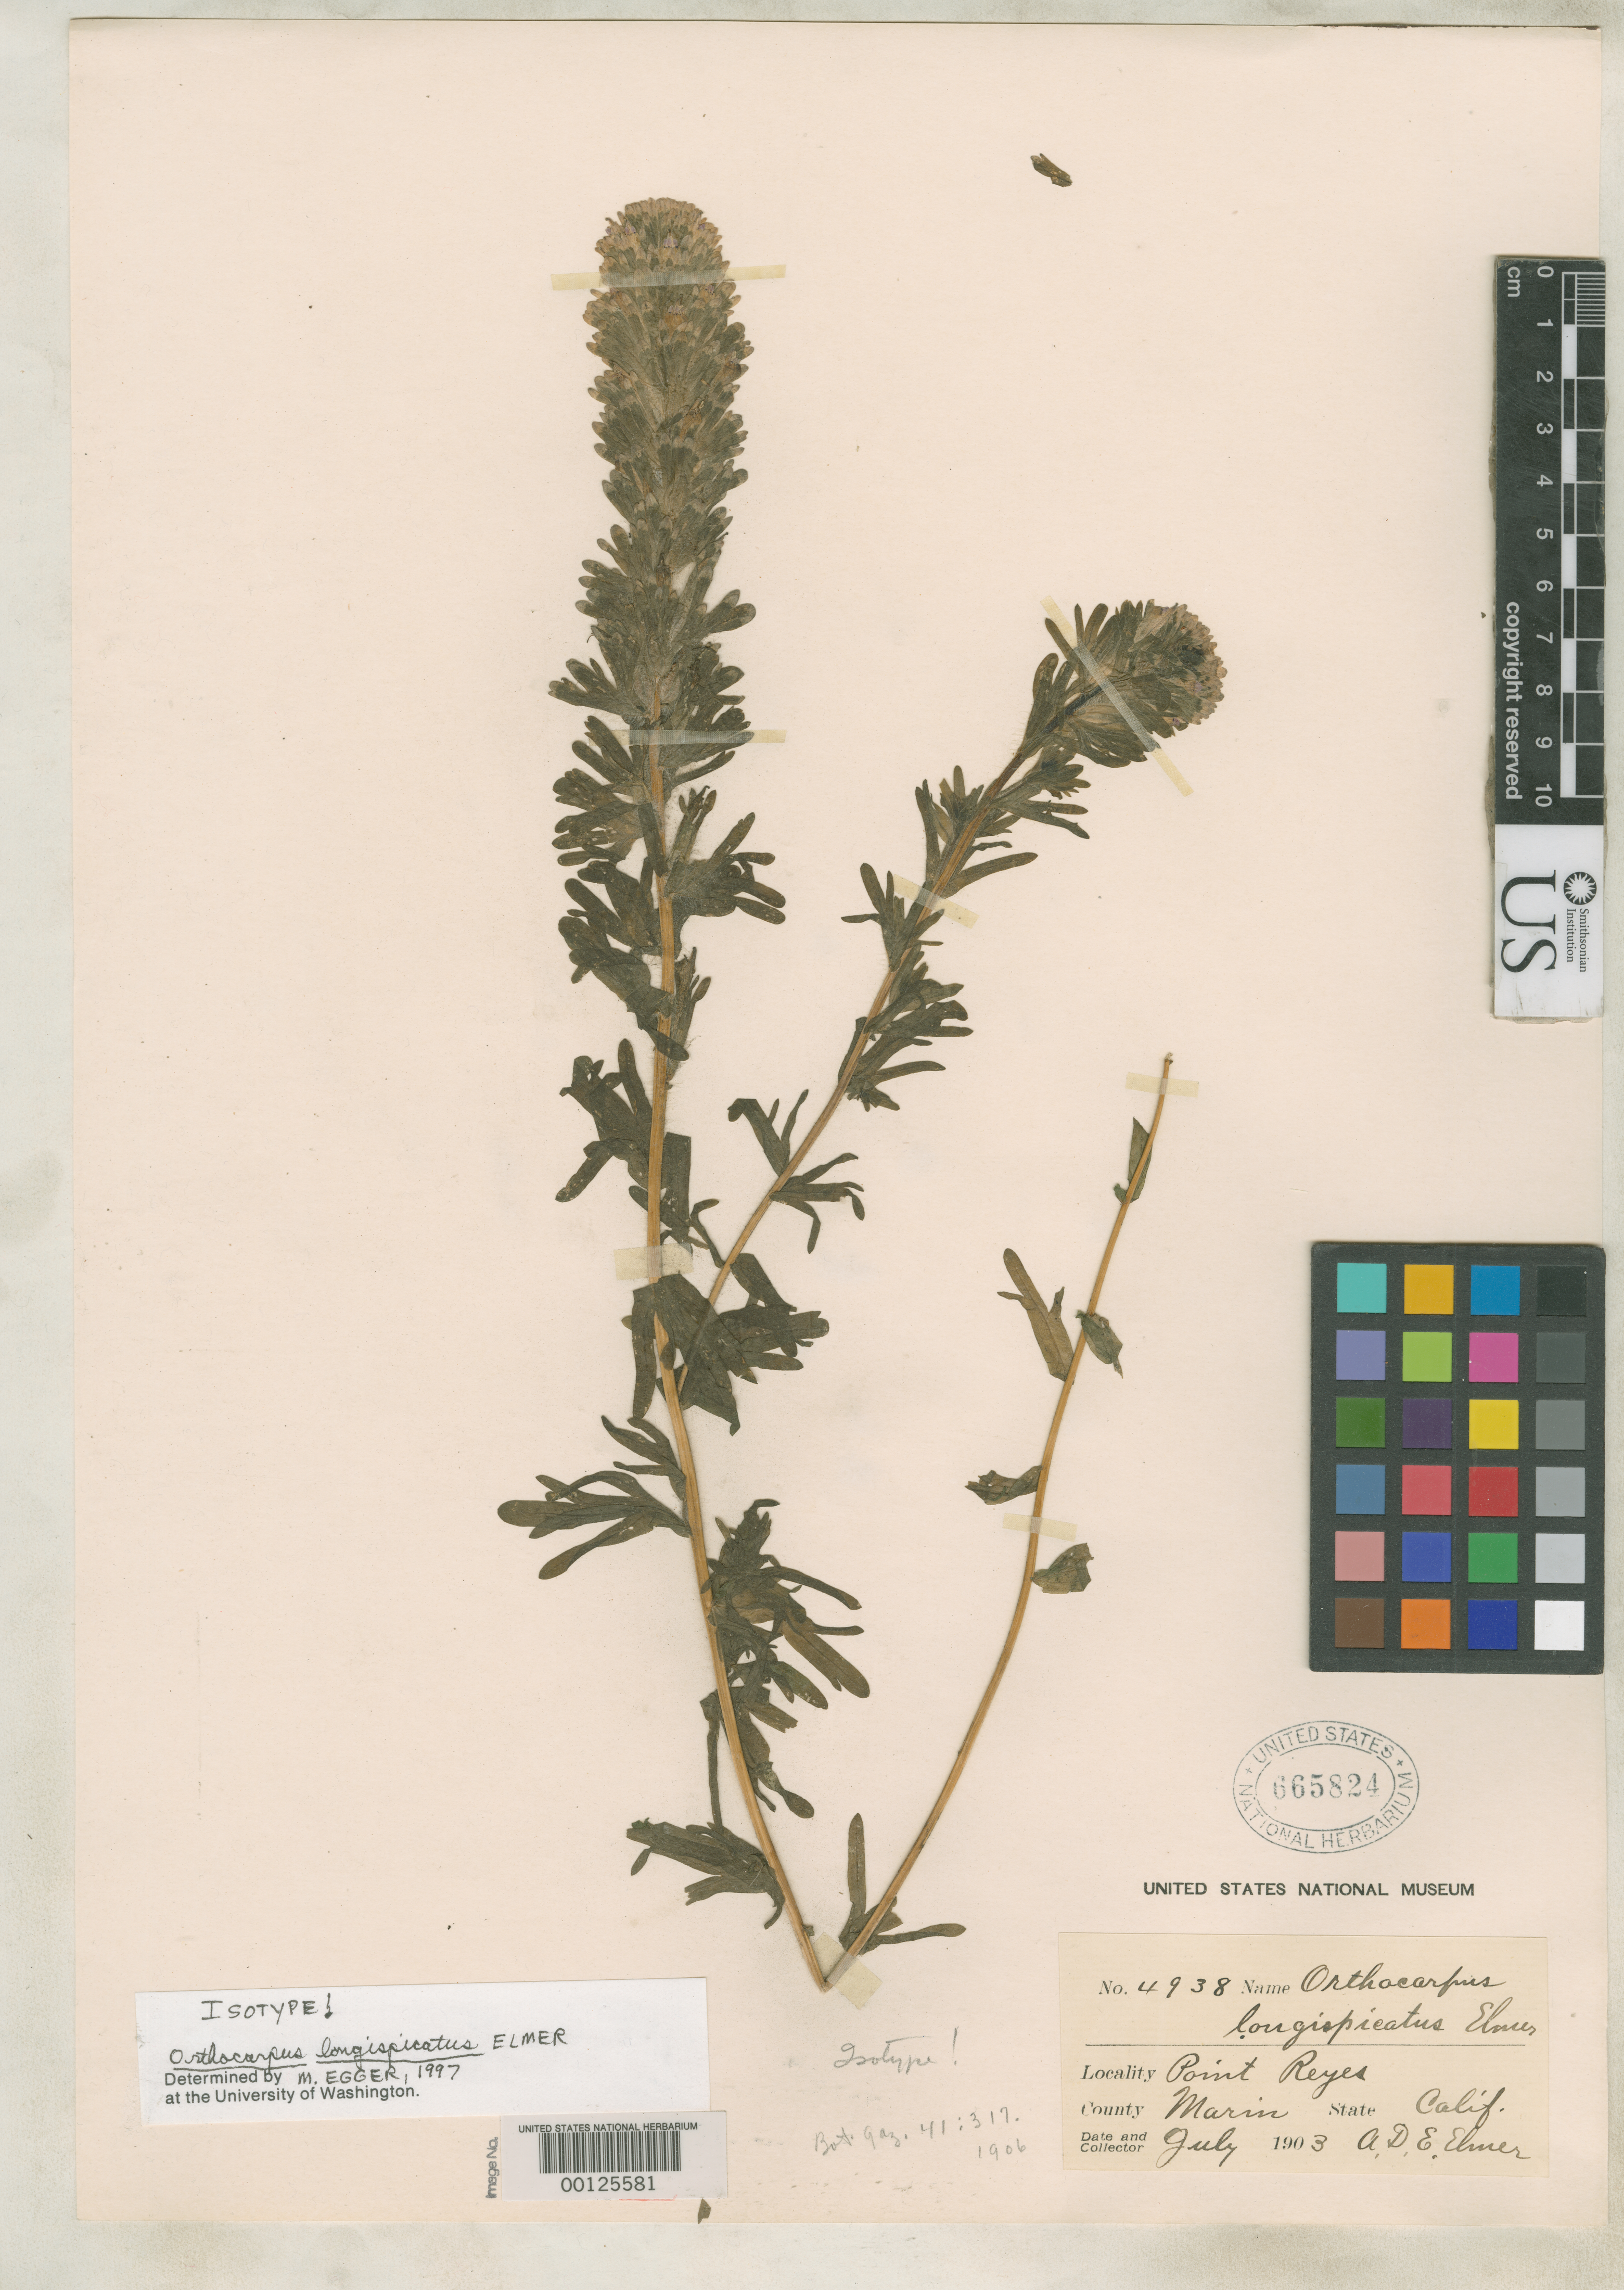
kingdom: Plantae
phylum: Tracheophyta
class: Magnoliopsida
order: Lamiales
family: Orobanchaceae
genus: Orthocarpus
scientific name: Orthocarpus longispicatus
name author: Elmer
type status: Isotype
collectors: A. D. E. Elmer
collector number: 4938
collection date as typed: Jul 1903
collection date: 1903-07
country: United States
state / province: California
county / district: Marin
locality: Point Reyes.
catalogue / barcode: US 665824